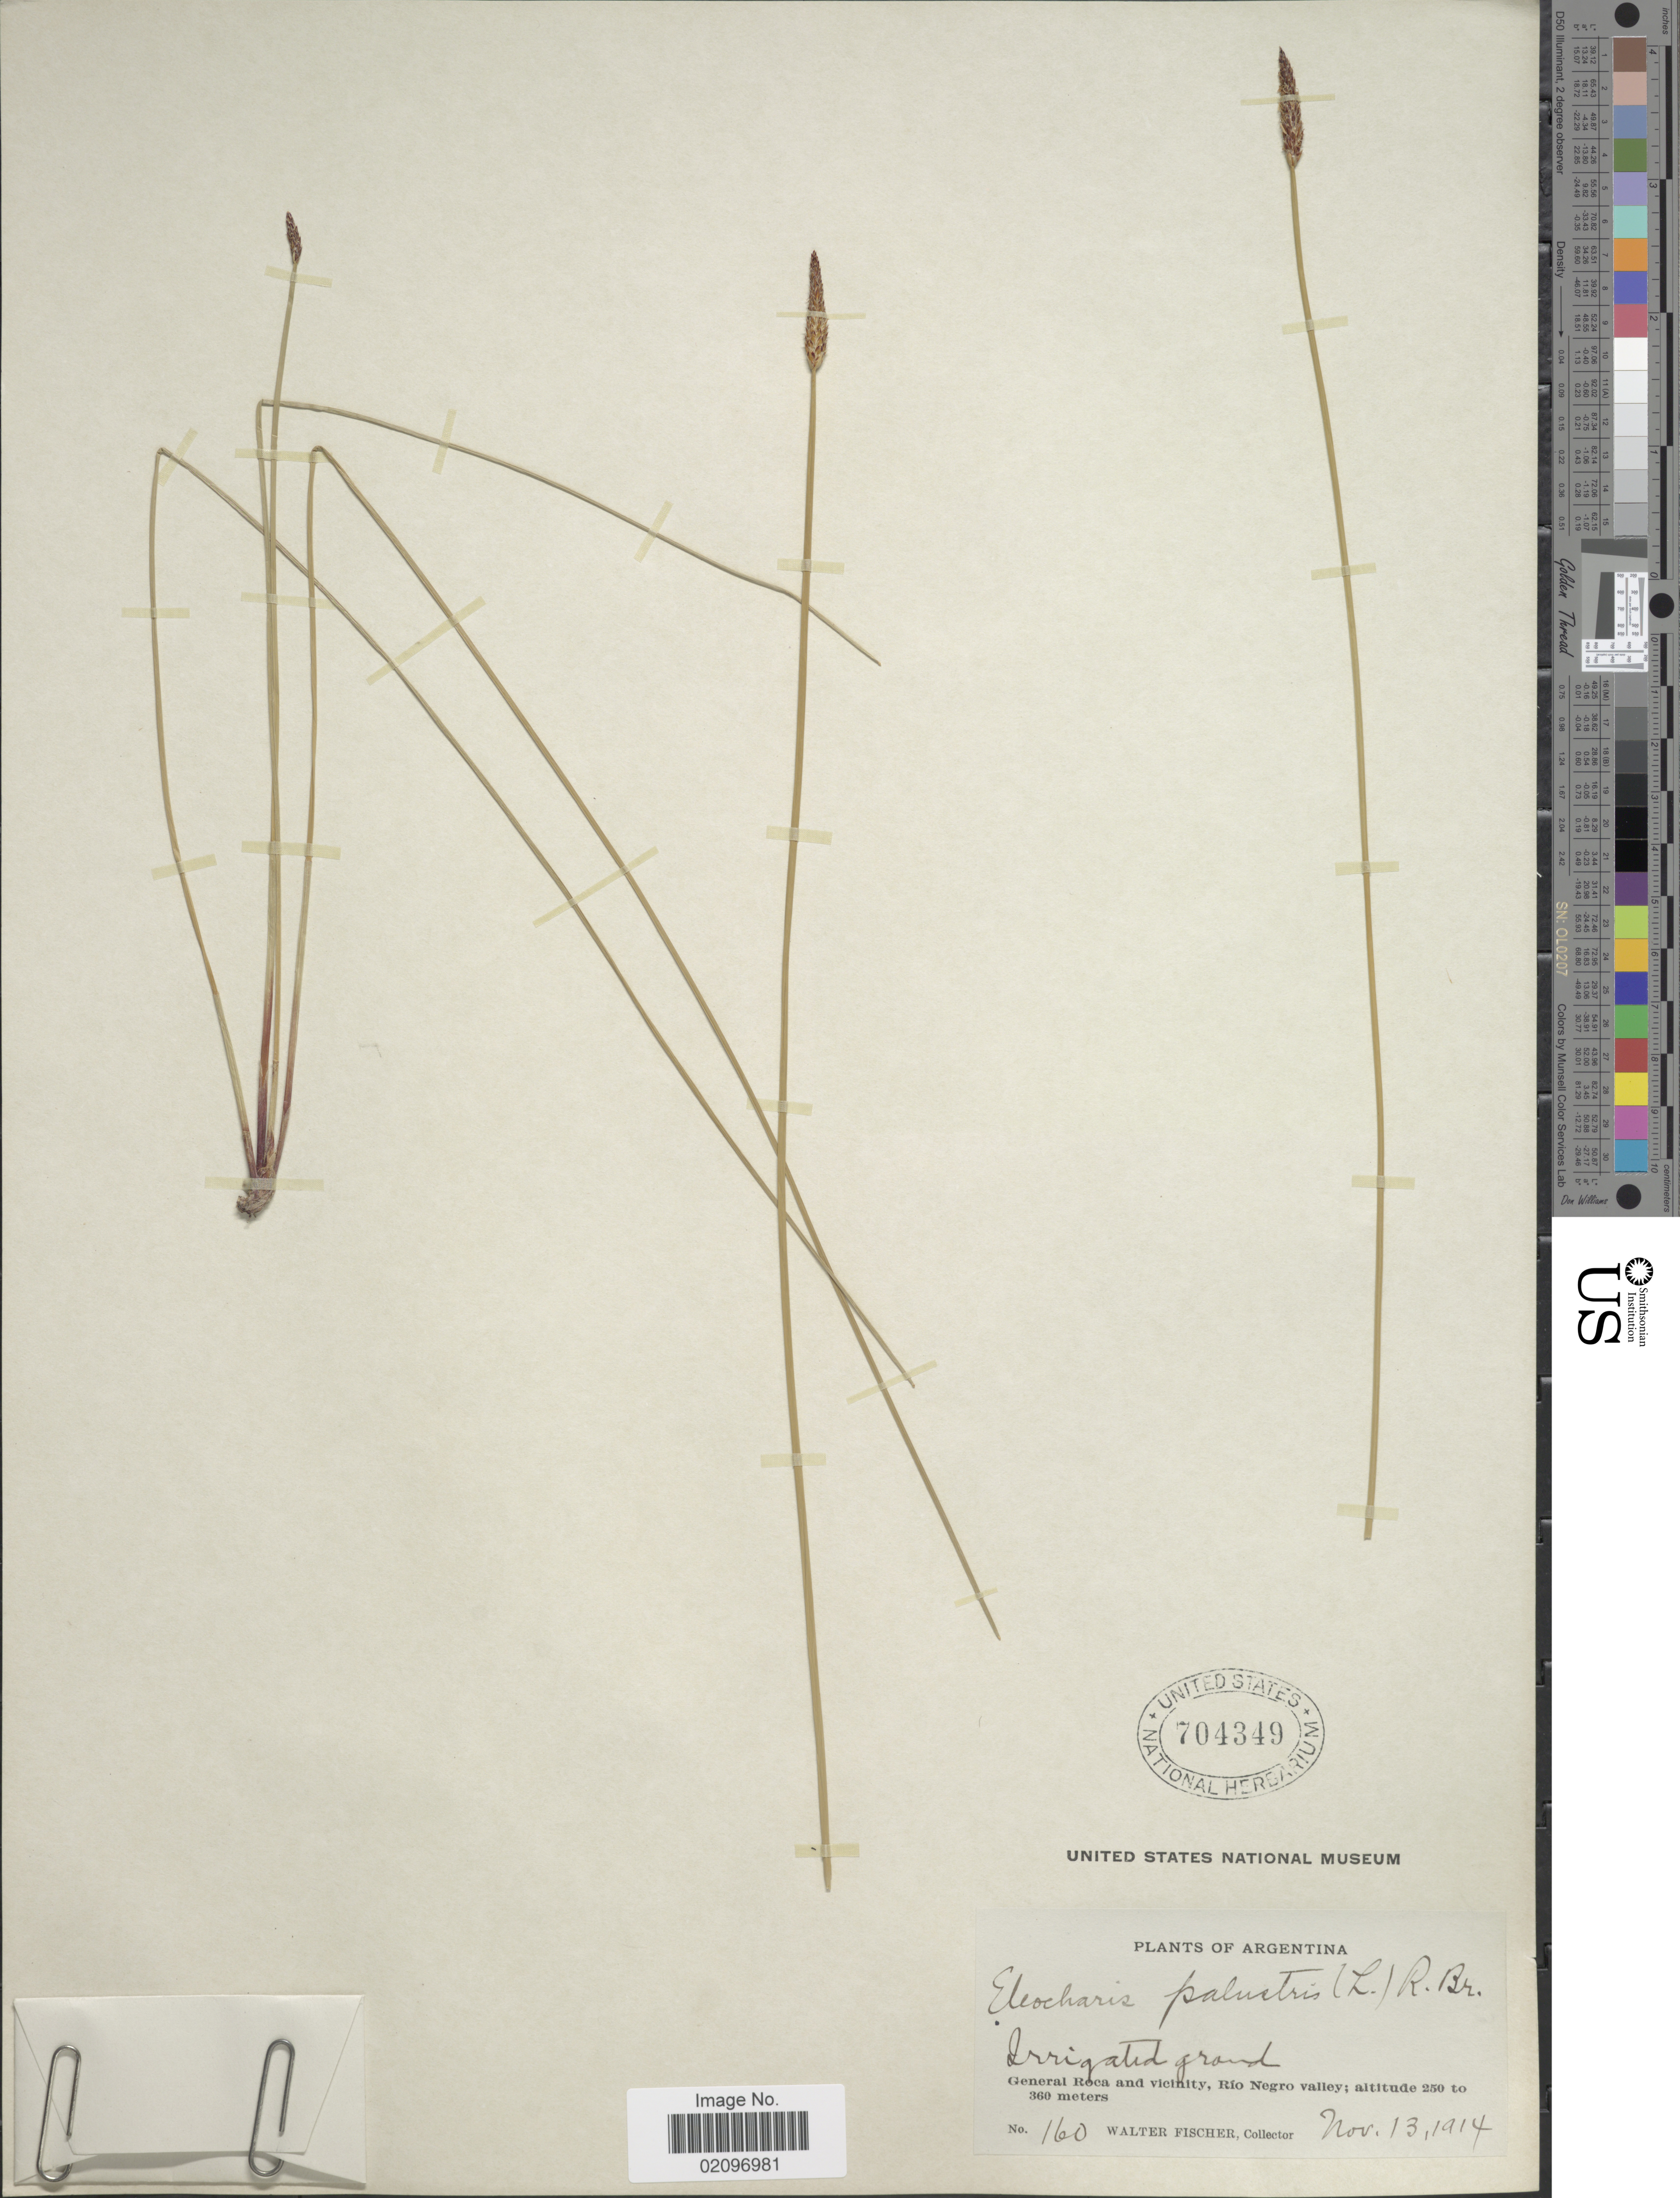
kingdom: Plantae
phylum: Tracheophyta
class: Liliopsida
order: Poales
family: Cyperaceae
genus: Eleocharis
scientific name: Eleocharis palustris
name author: (L.) Roem. & Schult.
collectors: W. Fischer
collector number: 160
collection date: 1914-11-13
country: Argentina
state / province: Rio Negro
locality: Irrigated ground. General Roca and vicinity, Rio Negro valley.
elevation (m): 250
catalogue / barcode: US 704349